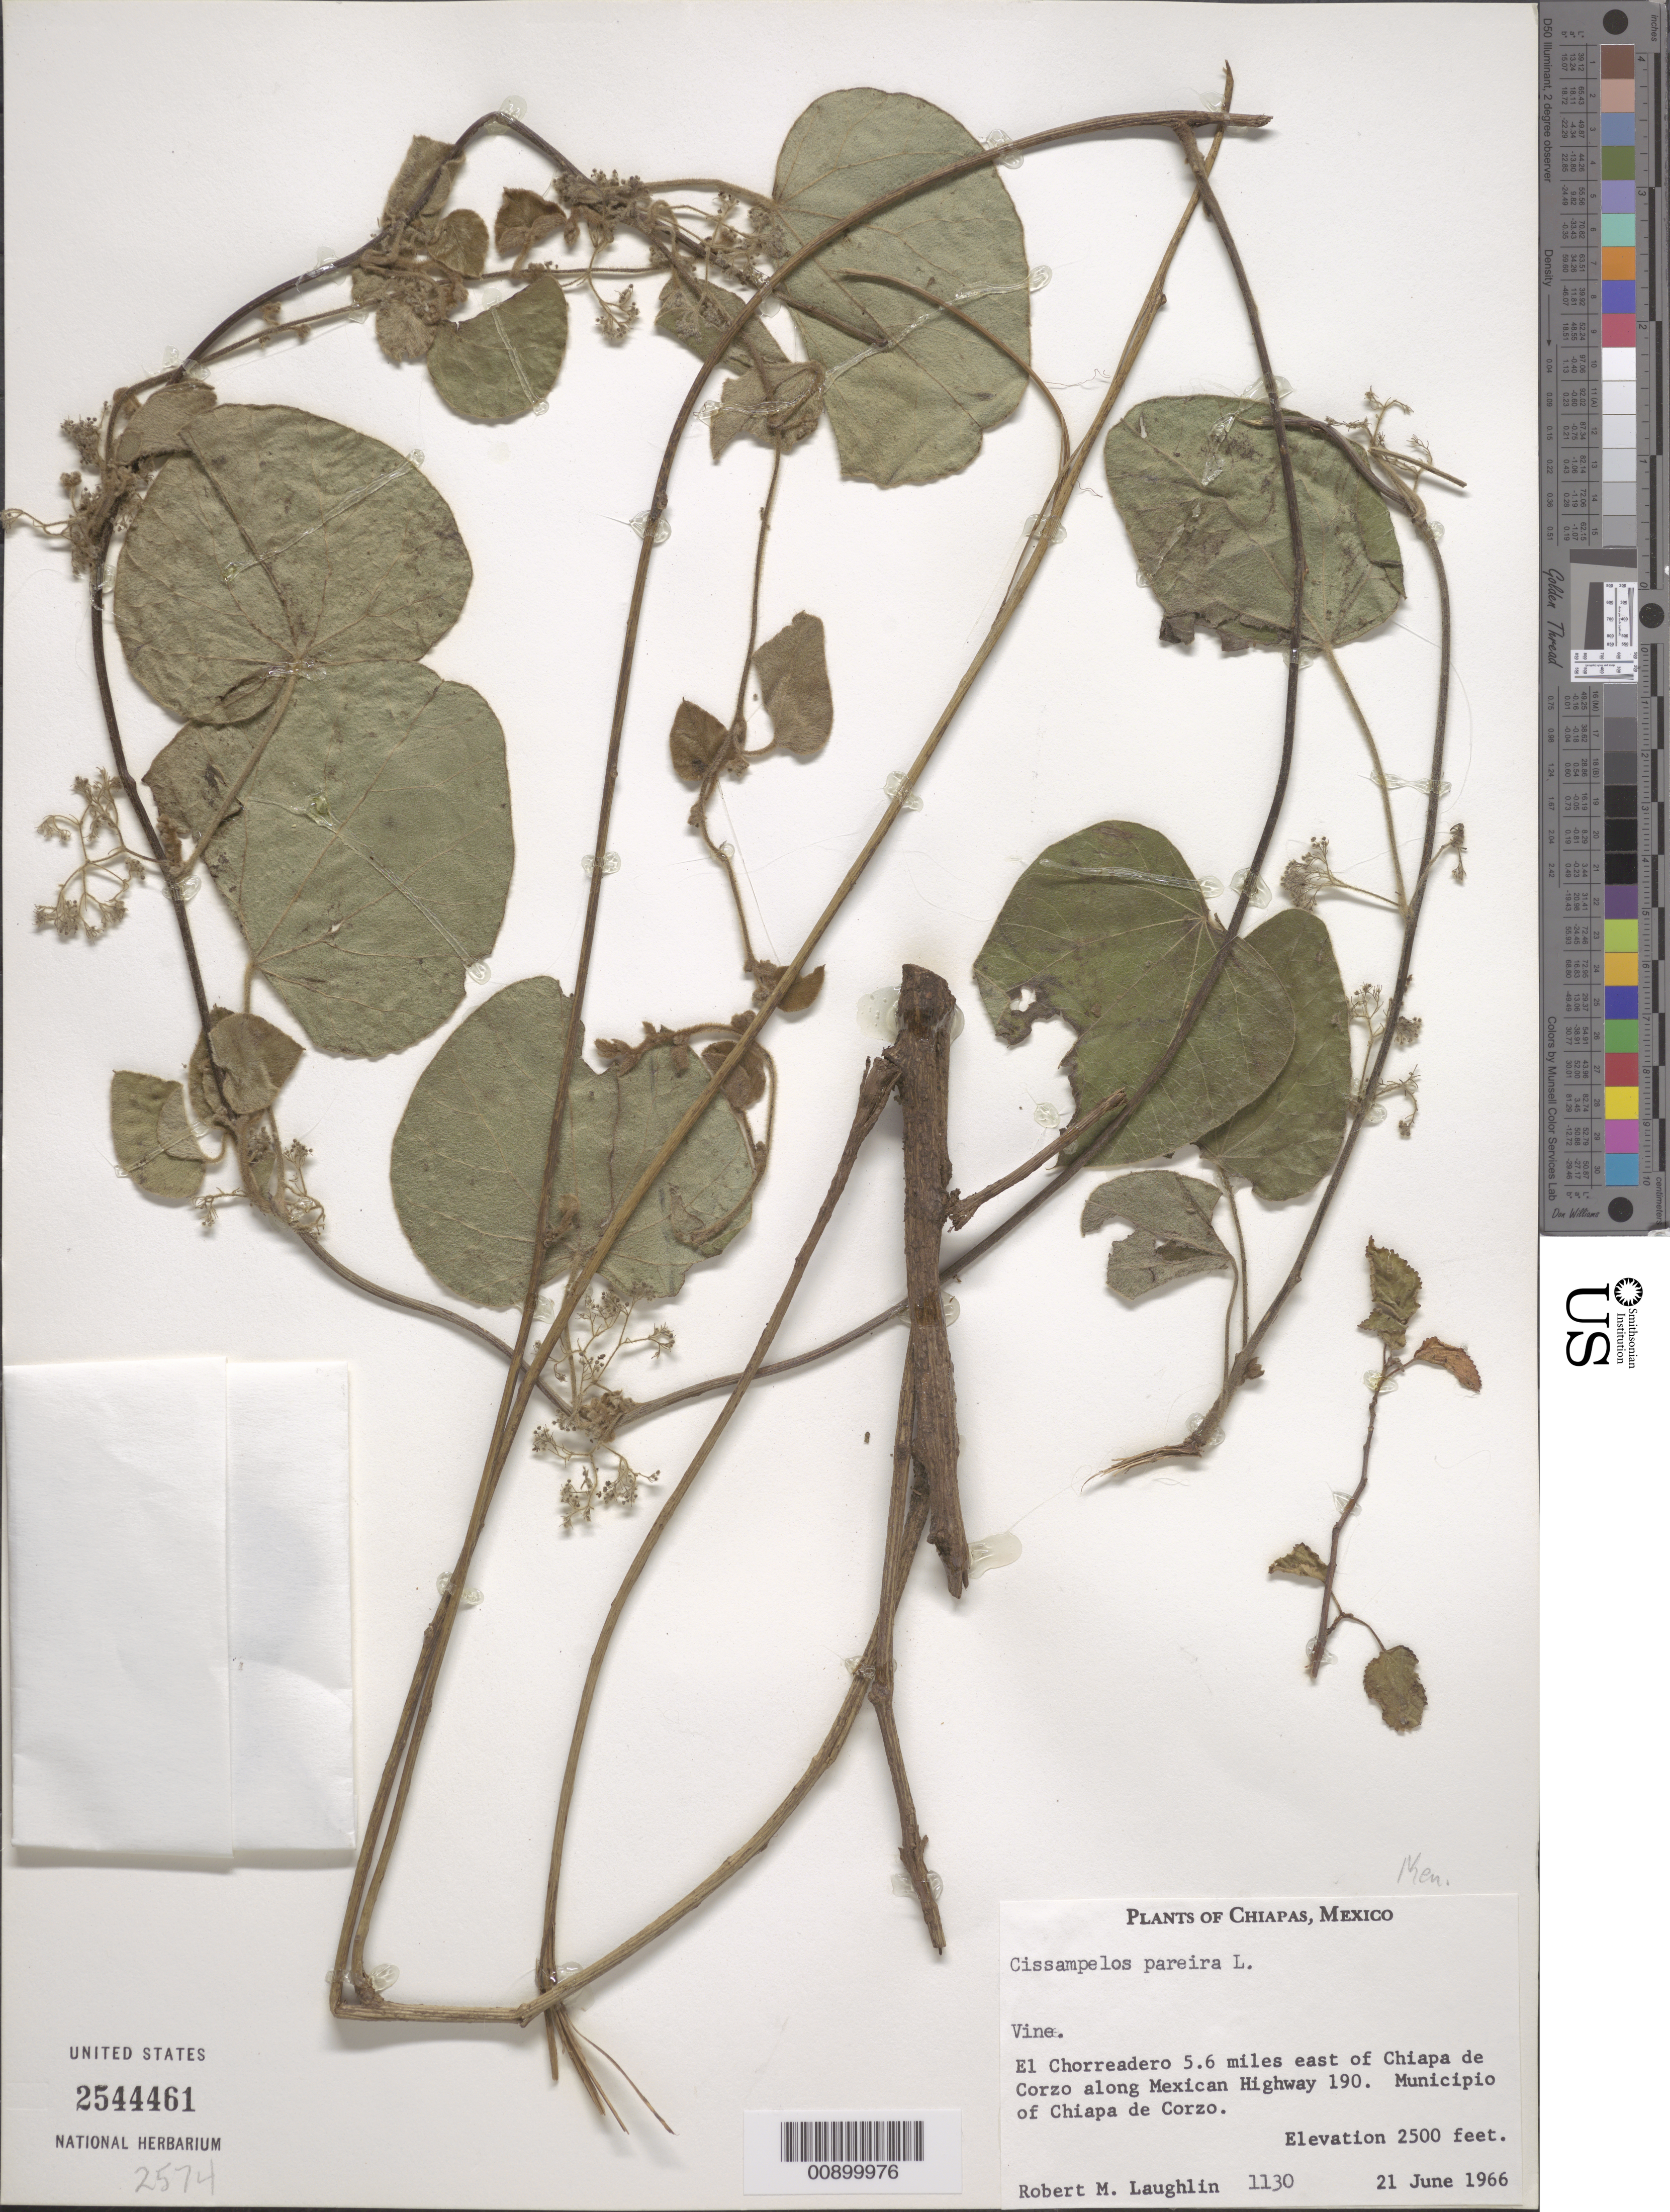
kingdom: Plantae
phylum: Tracheophyta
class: Magnoliopsida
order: Ranunculales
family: Menispermaceae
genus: Cissampelos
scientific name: Cissampelos pareira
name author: L.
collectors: R. M. Laughlin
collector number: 1130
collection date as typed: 21 Jun 1966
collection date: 1966-06-21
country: Mexico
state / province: Chiapas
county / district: Chiapa de Corzo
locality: El Chorreadero 5.6 miles east of Chiapa de Corzo along Mexican Highway 190. Municipio of Chiapa de Corzo, Chiapas.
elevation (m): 762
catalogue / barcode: US 2544461